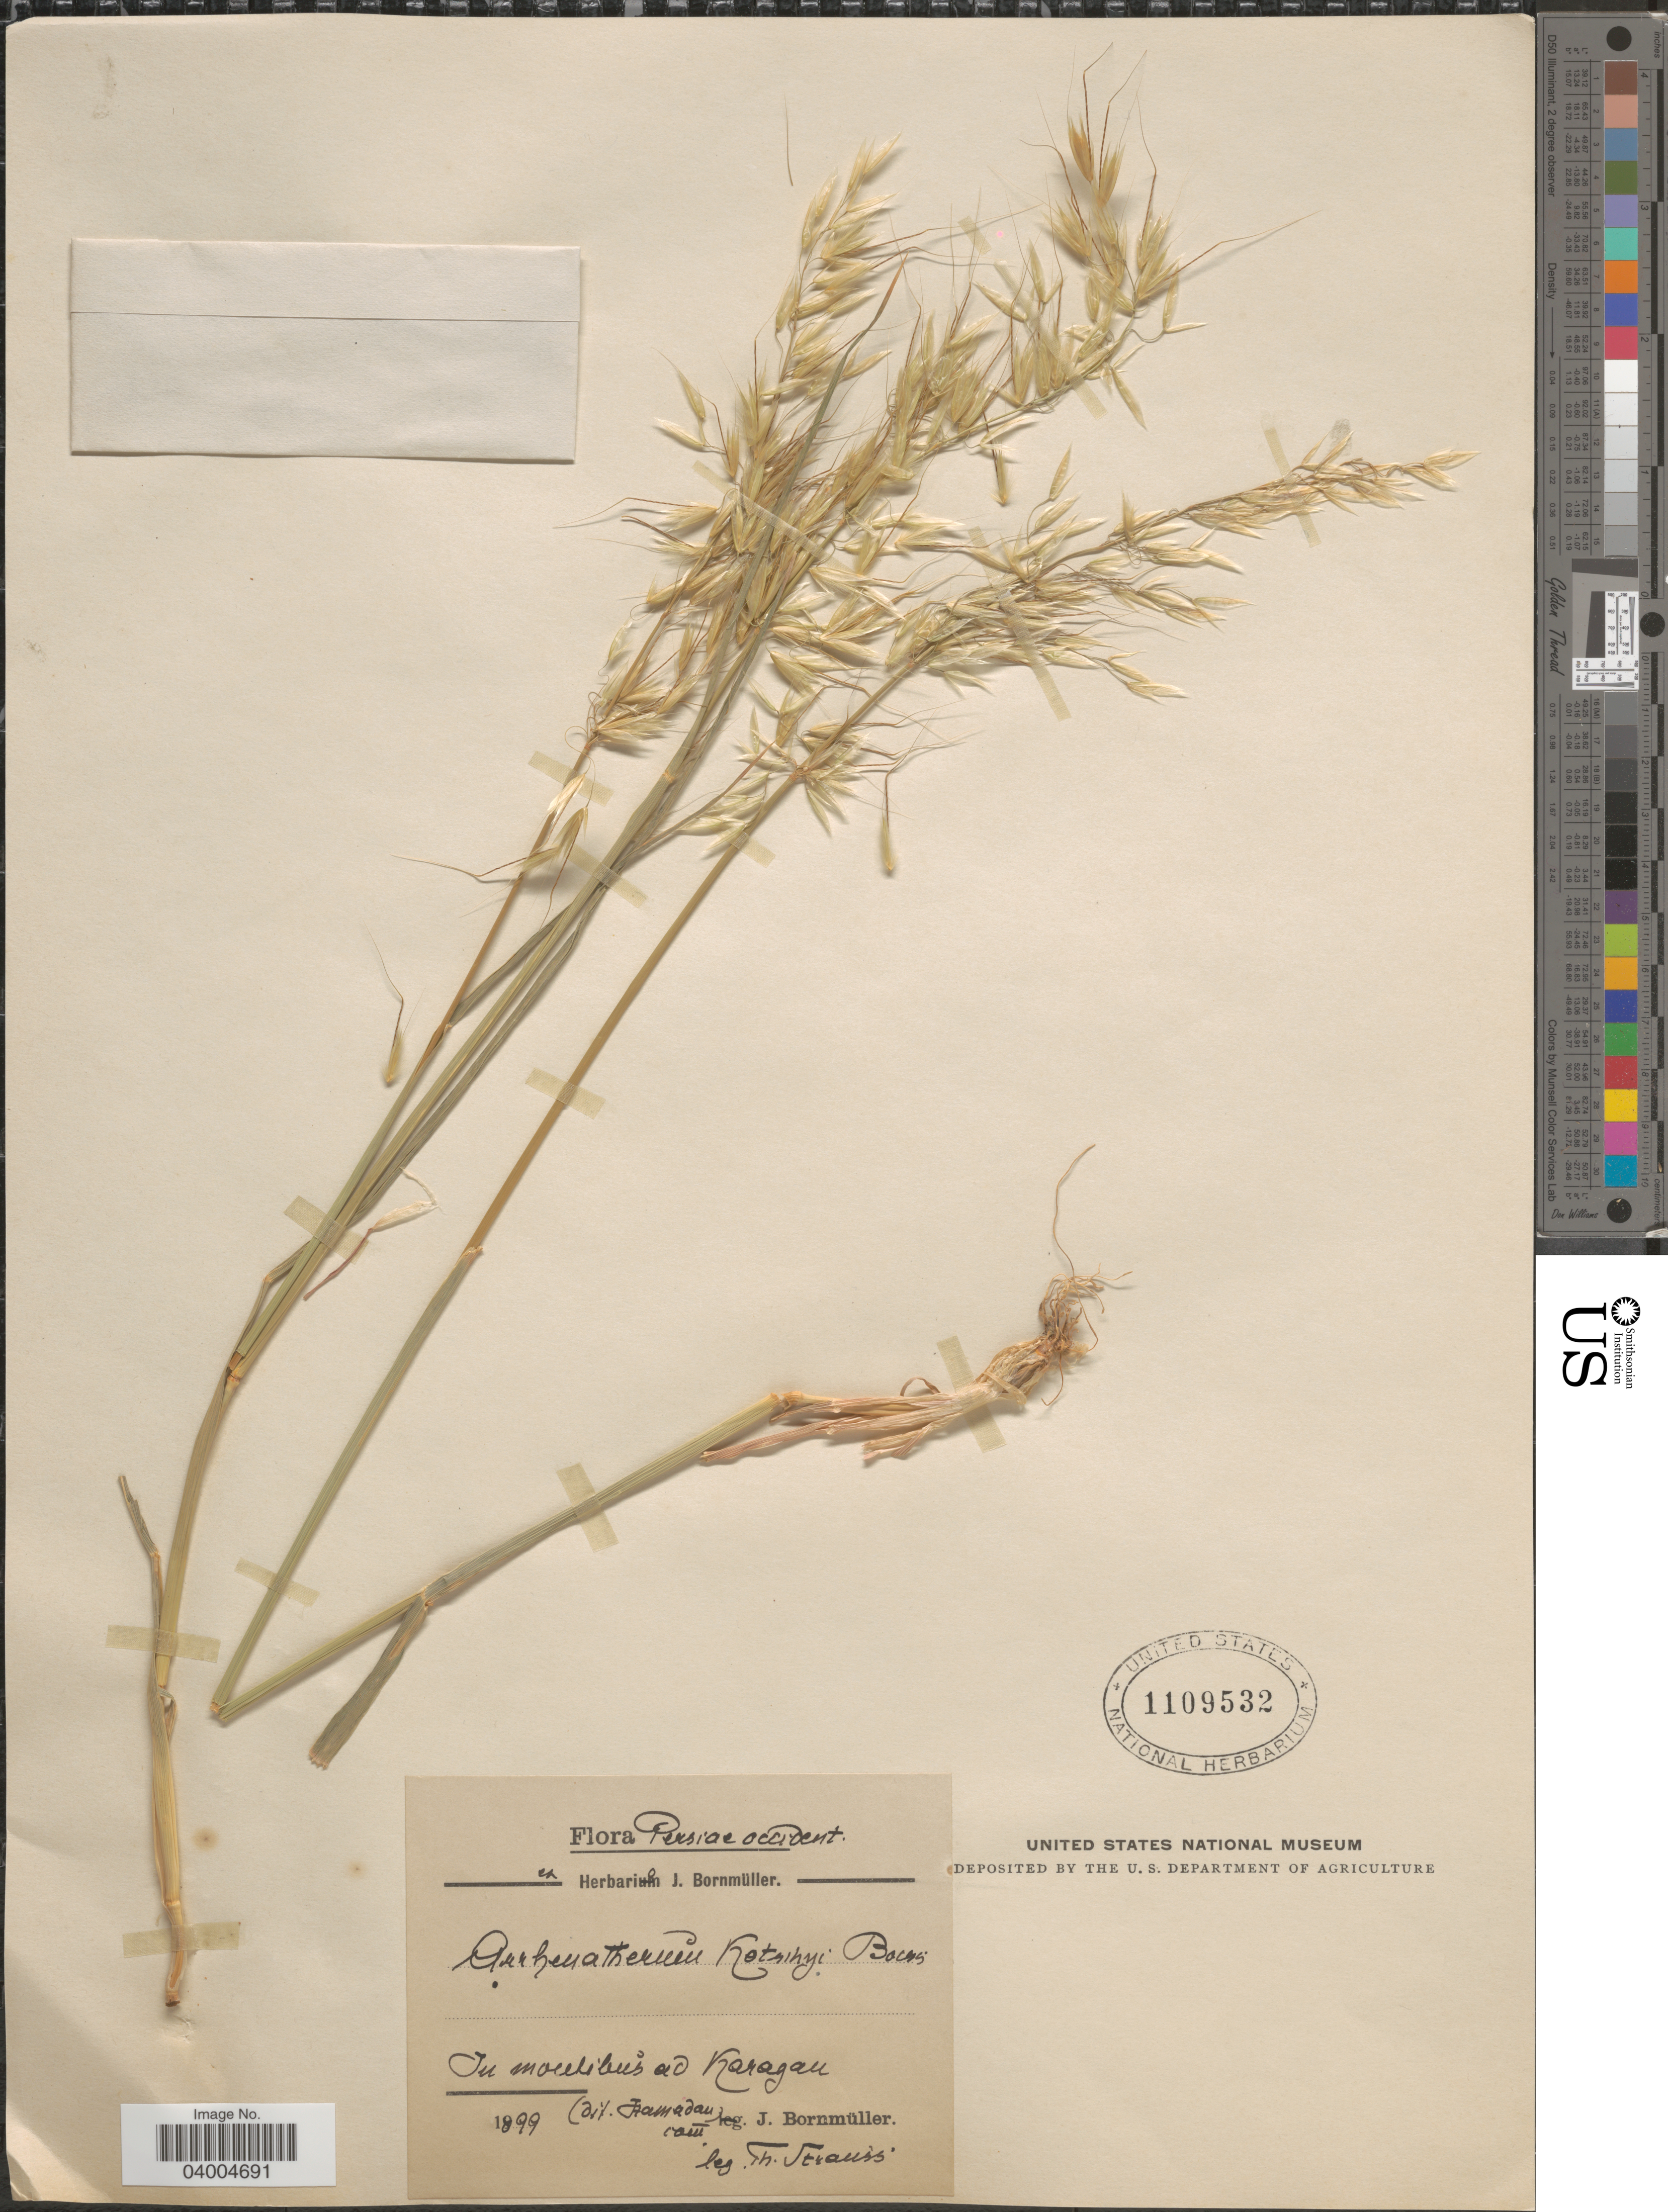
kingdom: Plantae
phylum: Tracheophyta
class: Liliopsida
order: Poales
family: Poaceae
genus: Arrhenatherum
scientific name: Arrhenatherum kotschyi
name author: Boiss.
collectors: T. Strauss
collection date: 1899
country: Iran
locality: Persiae occident. In montibus ad Karagan (dit. Tamadan). [interpreted]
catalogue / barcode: US 1109532